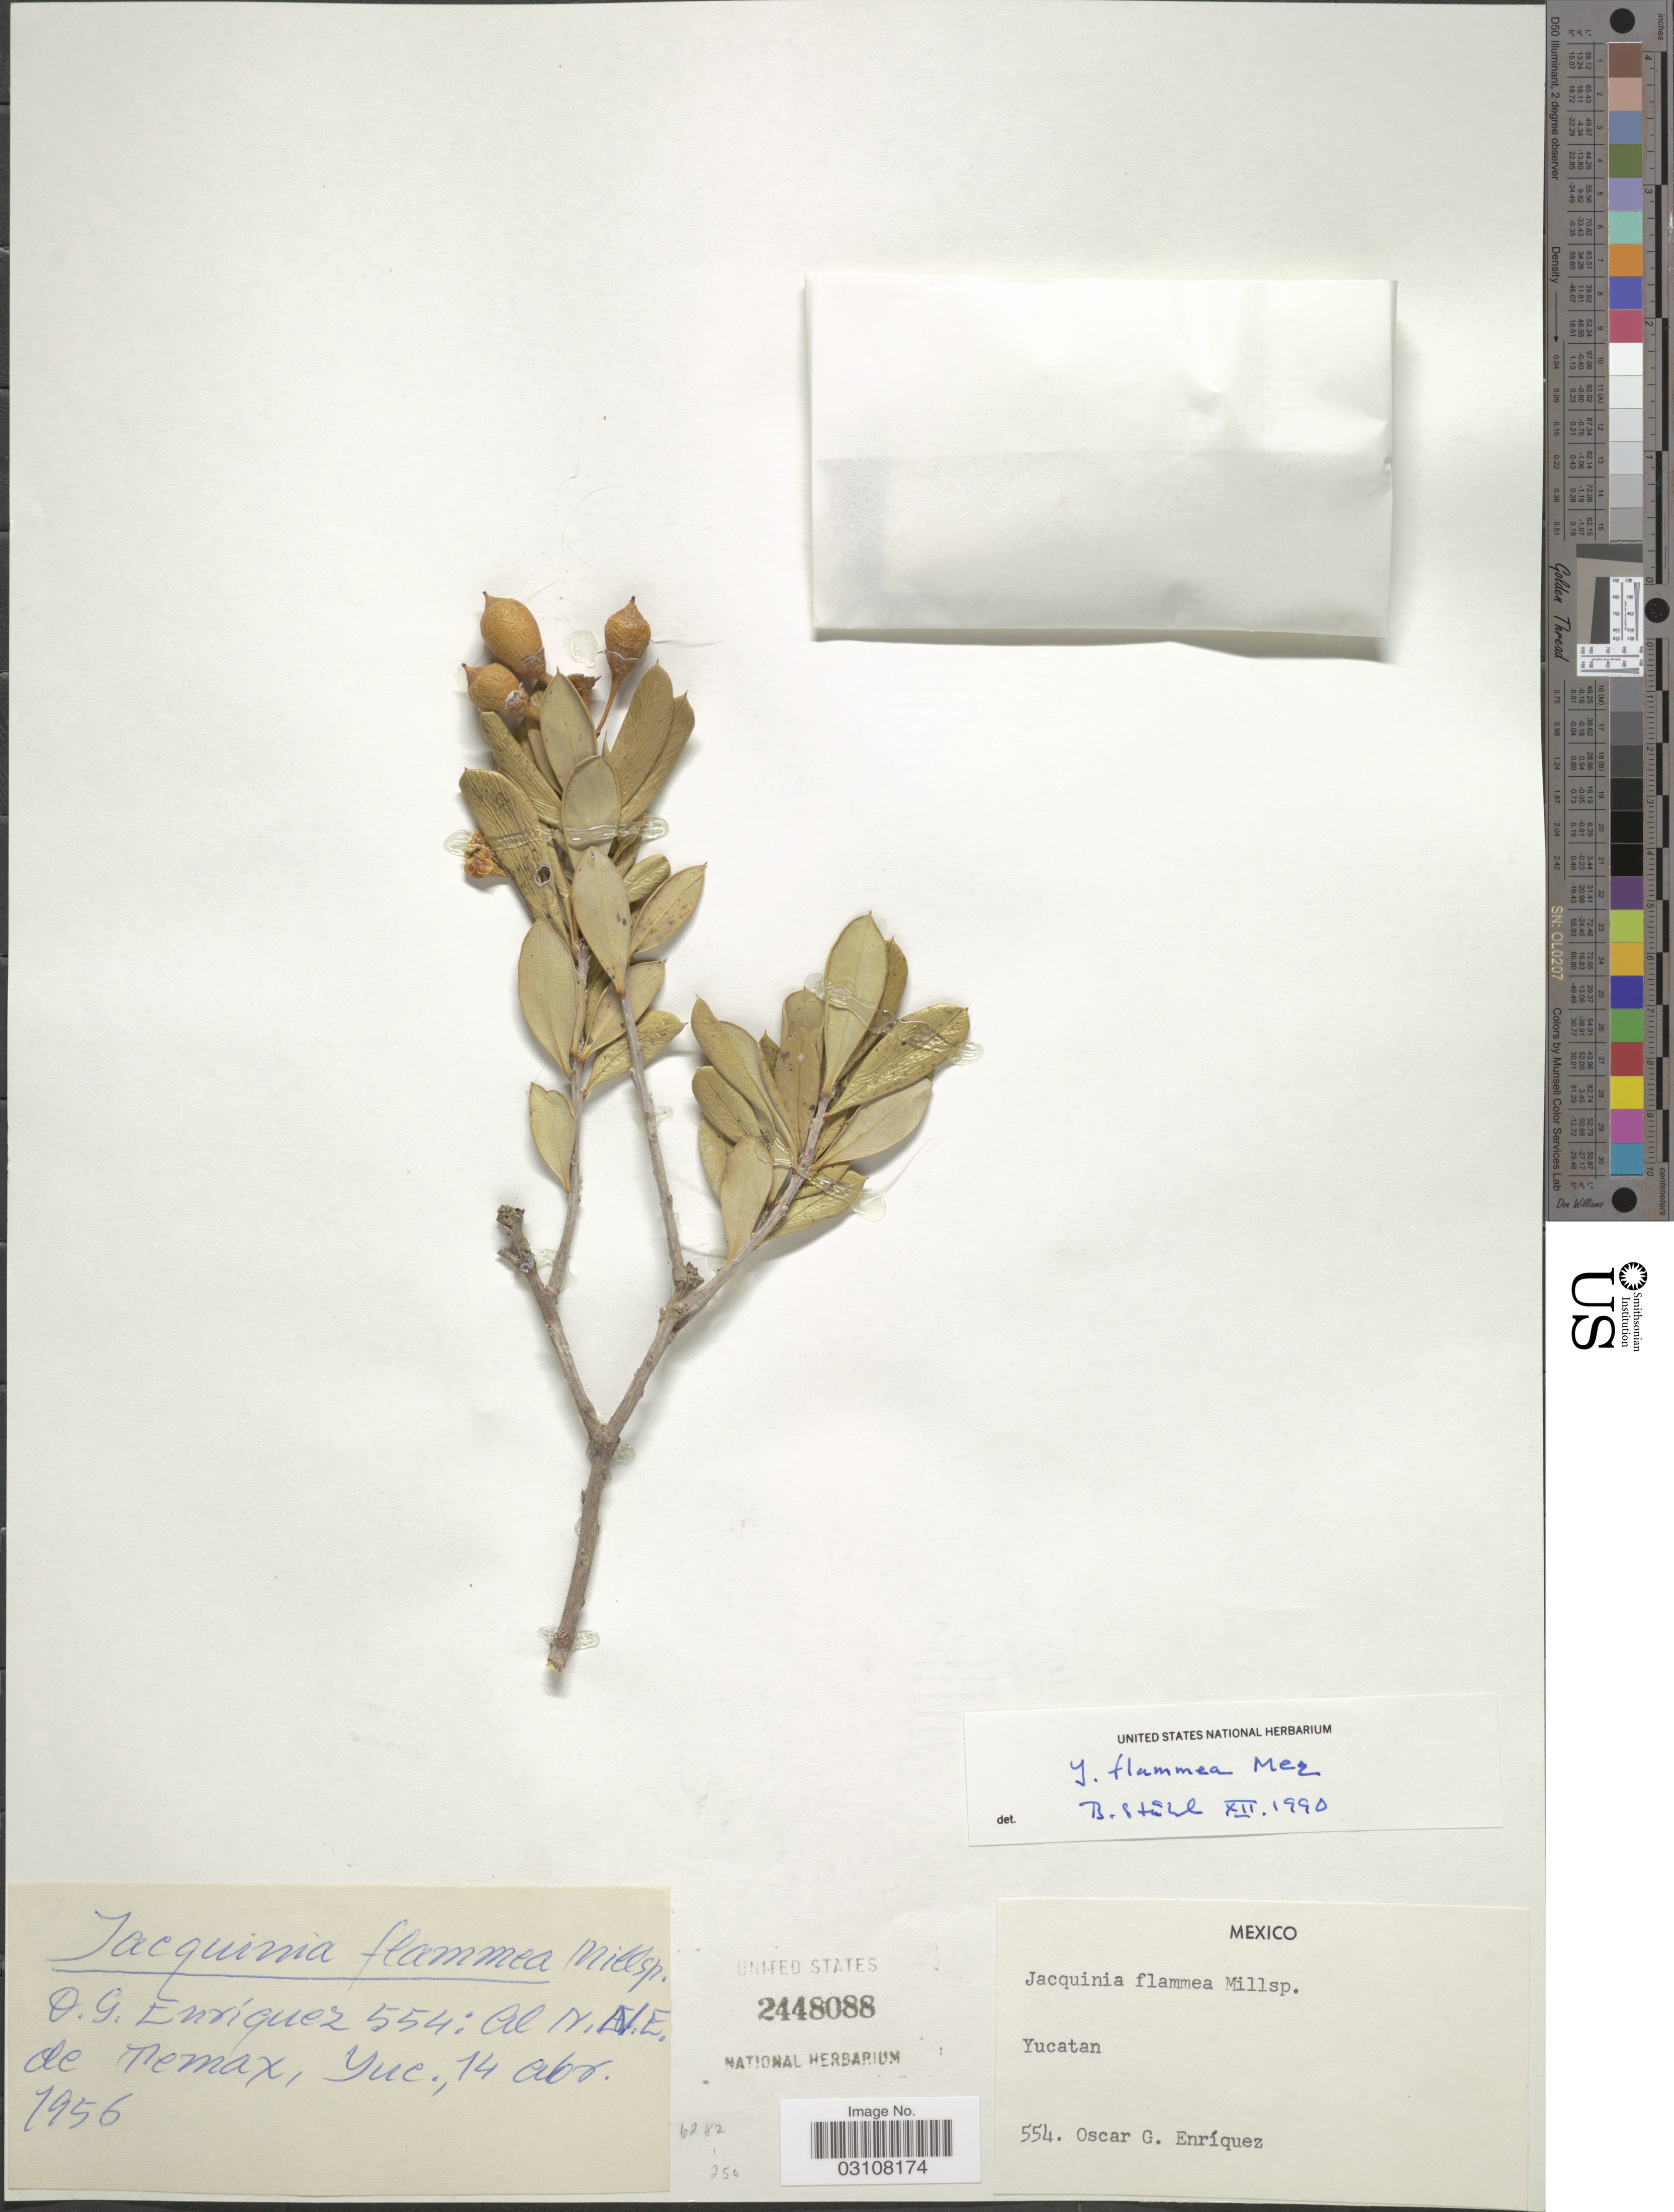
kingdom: Plantae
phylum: Tracheophyta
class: Magnoliopsida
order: Ericales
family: Primulaceae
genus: Jacquinia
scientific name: Jacquinia flammea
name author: Millsp. ex Mez in Engl.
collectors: O. Enriquez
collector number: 554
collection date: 1956-04-14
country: Mexico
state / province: Yucatán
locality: Al N.N.E. de Temax.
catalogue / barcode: US 2448088